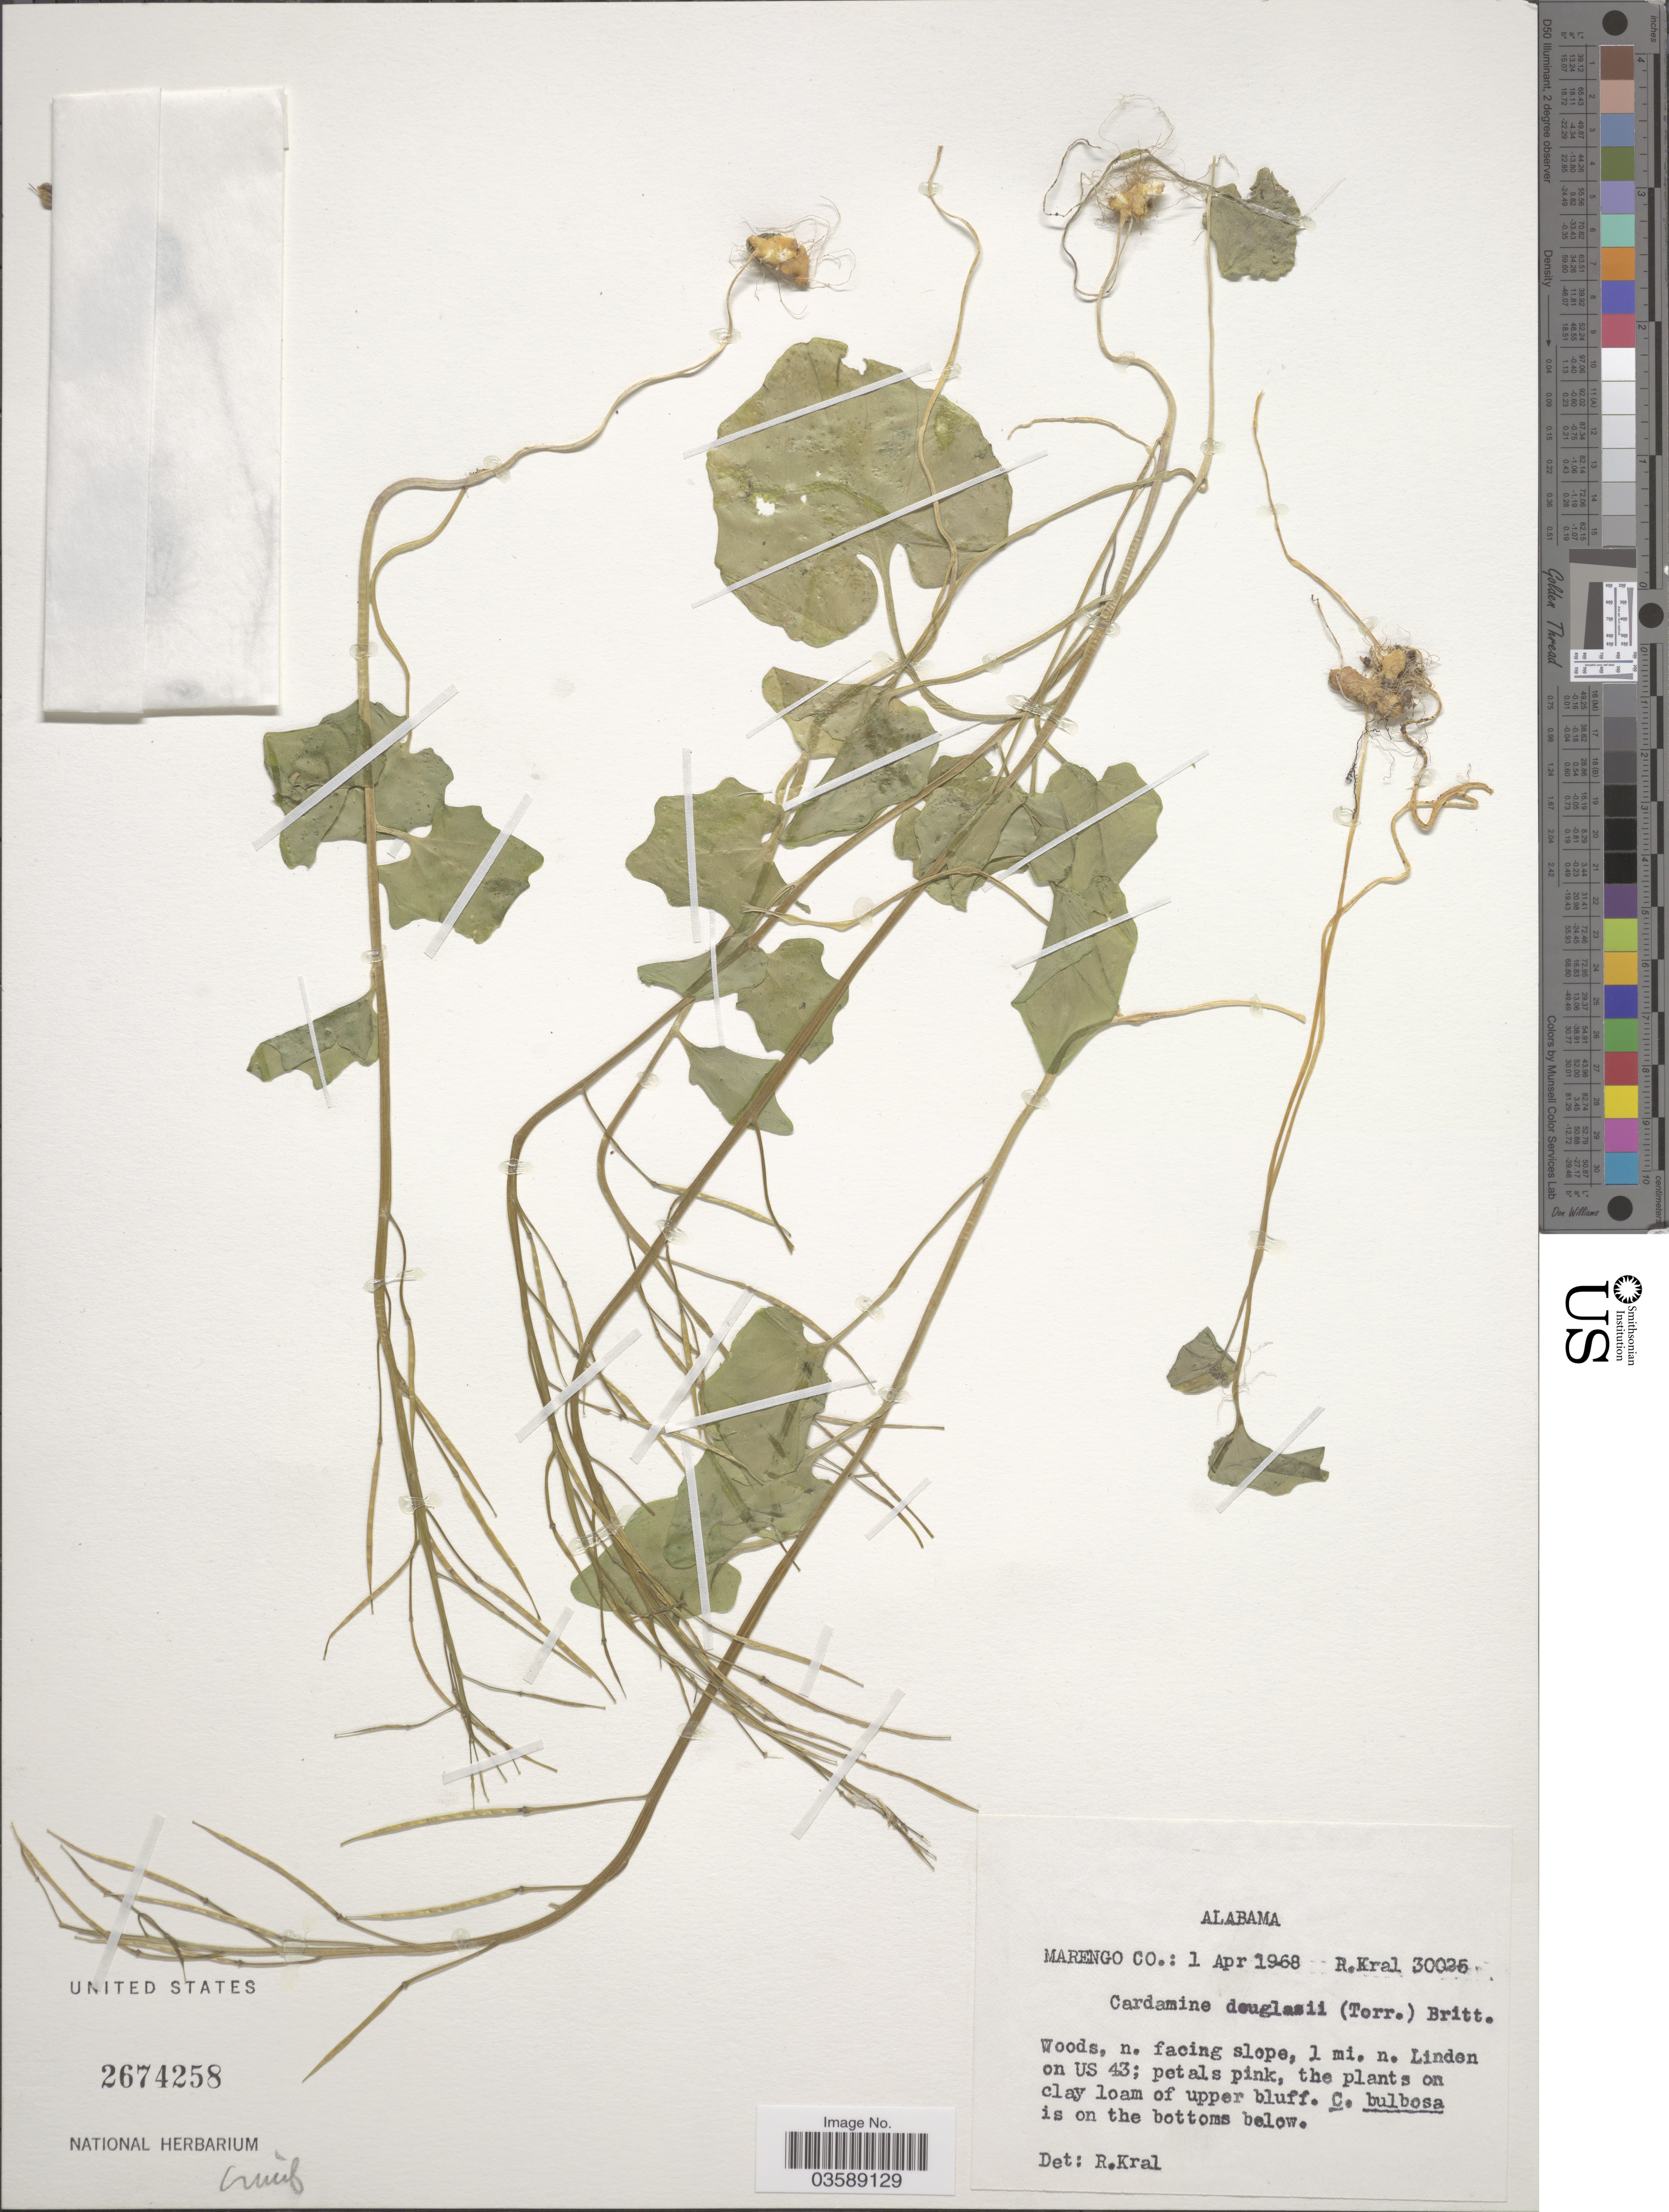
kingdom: Plantae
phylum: Tracheophyta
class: Magnoliopsida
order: Brassicales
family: Brassicaceae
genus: Cardamine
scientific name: Cardamine douglassii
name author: Britton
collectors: R. Kral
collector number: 30025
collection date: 1968-04-01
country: United States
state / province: Alabama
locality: Marengo Co. N. facing slope, 1 mi. n. Linden on US 43.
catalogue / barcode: US 2674258